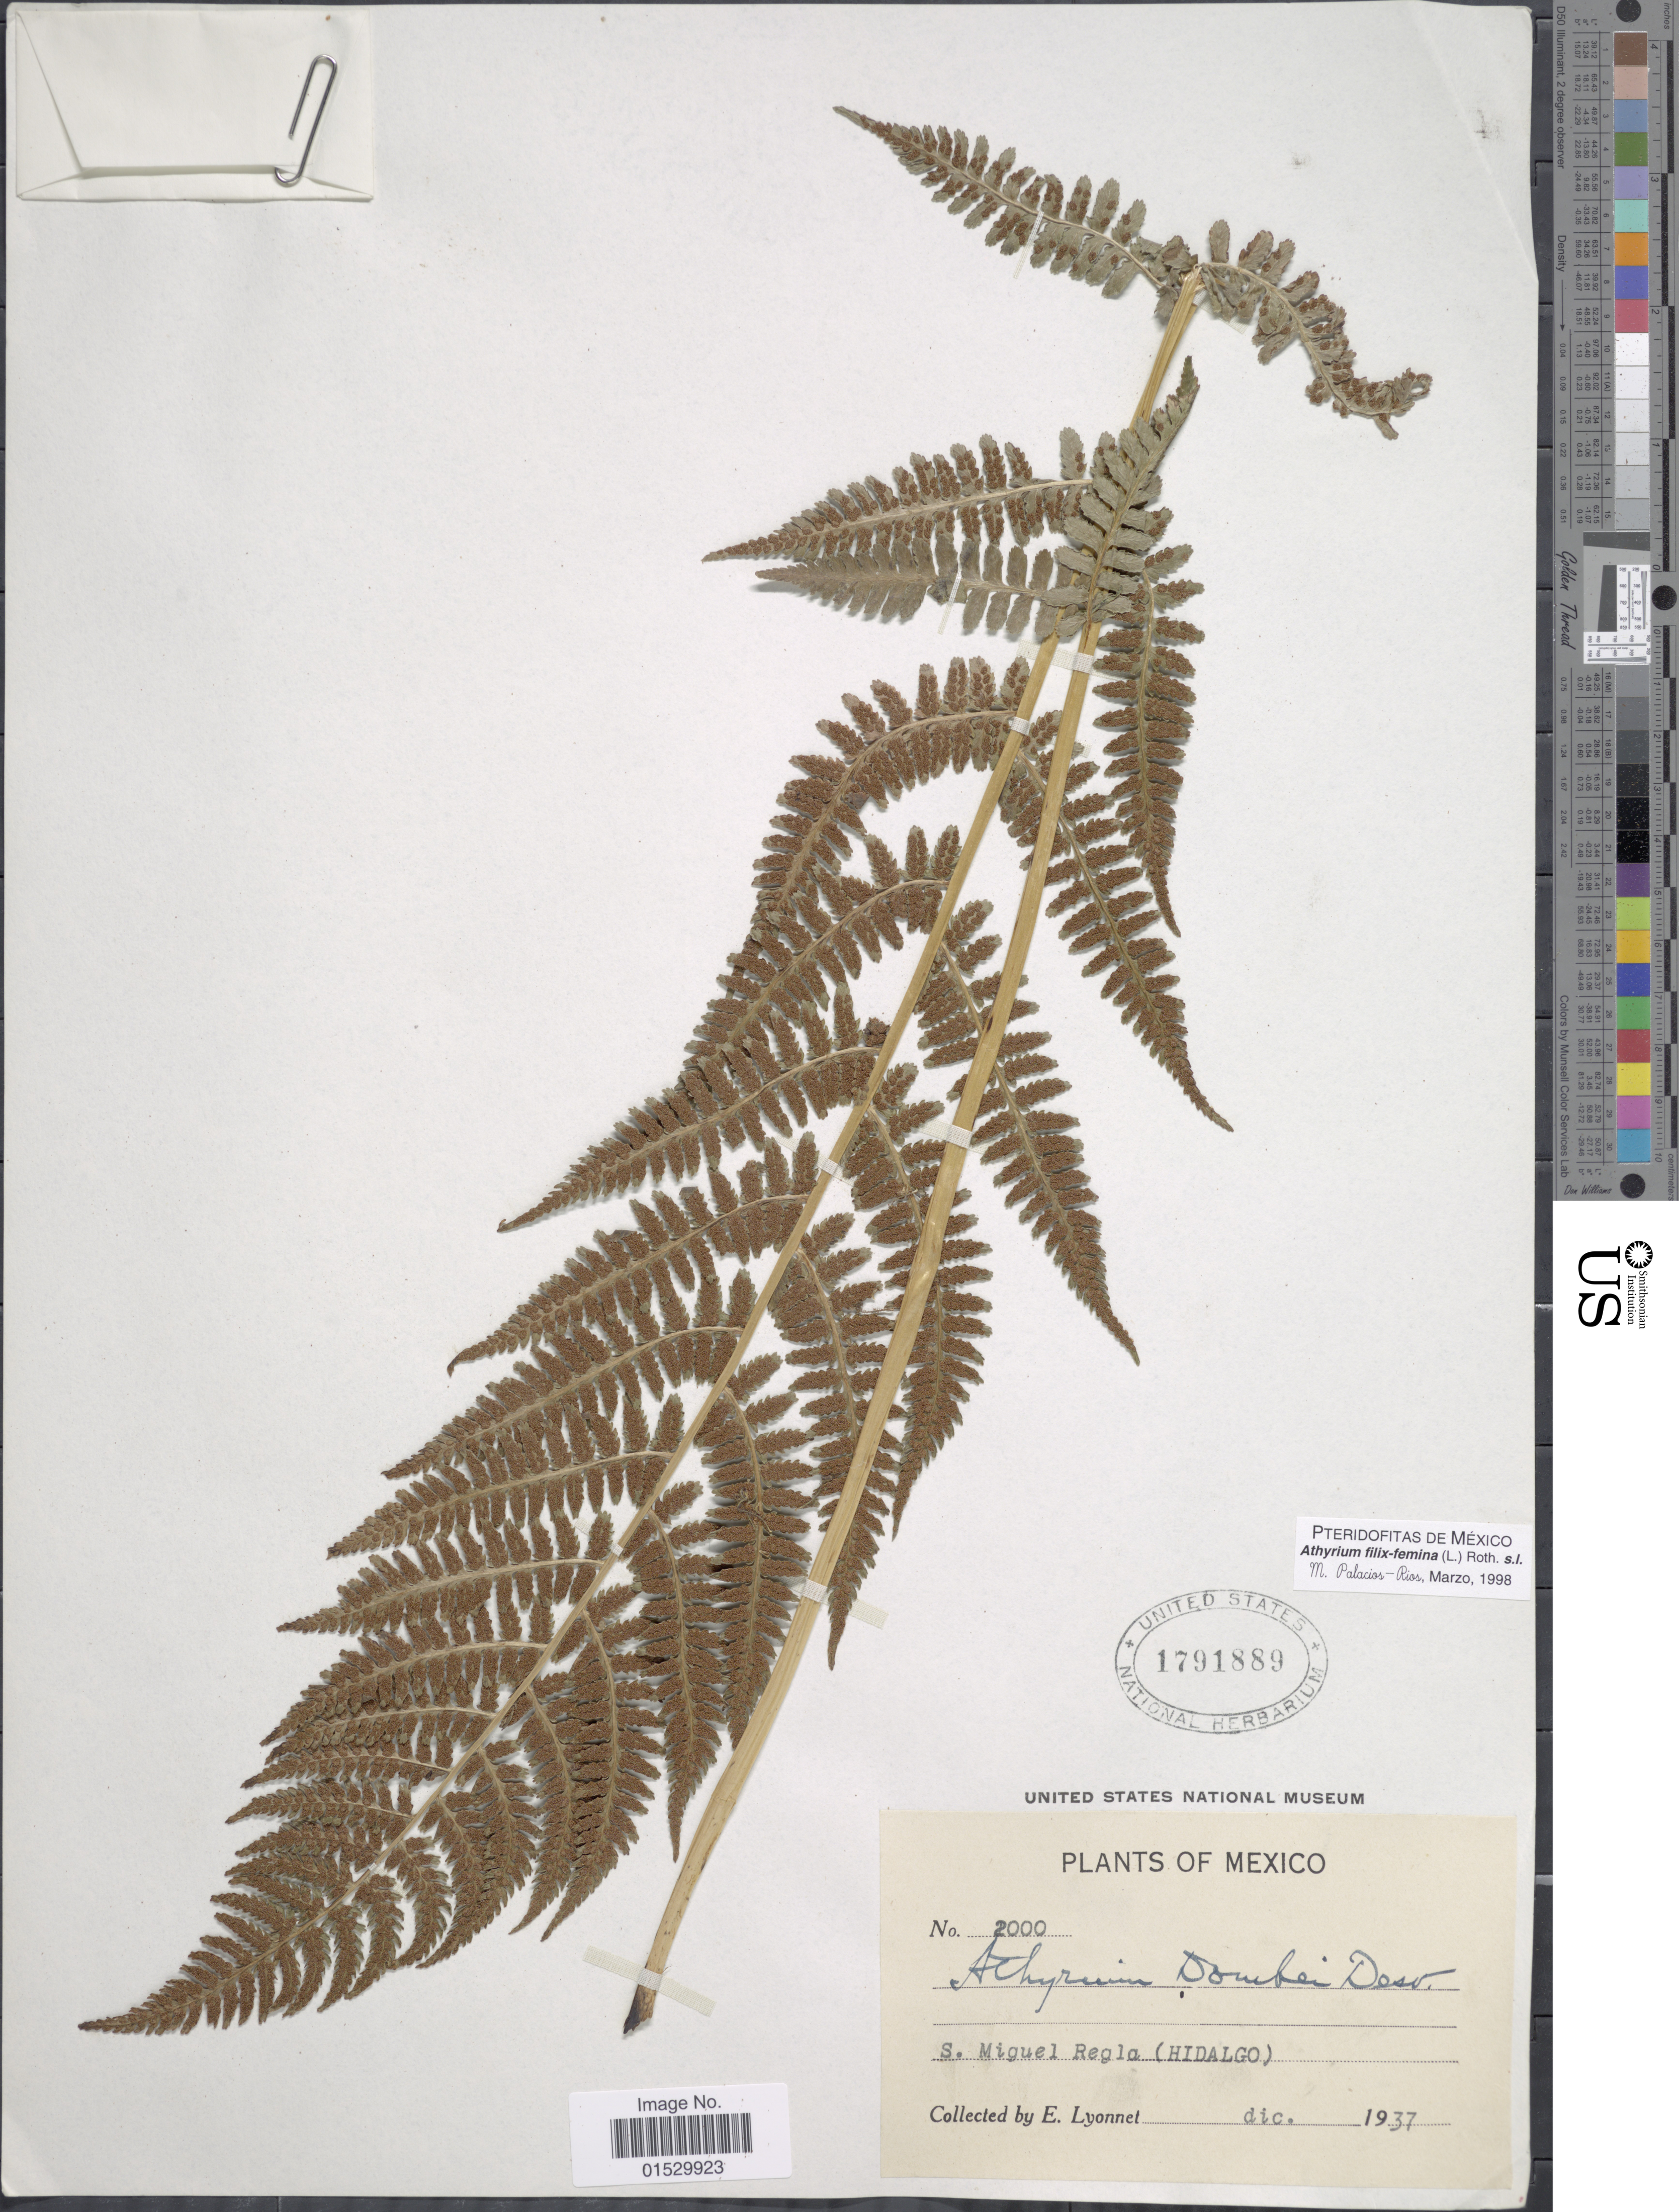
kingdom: Plantae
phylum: Tracheophyta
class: Polypodiopsida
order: Polypodiales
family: Athyriaceae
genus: Athyrium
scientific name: Athyrium bourgeaui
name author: E. Fourn.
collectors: E. Lyonnet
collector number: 2000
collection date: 1937-12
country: Mexico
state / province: Hidalgo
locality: S. Miguel Regla (Hidalgo)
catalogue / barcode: US 1971889